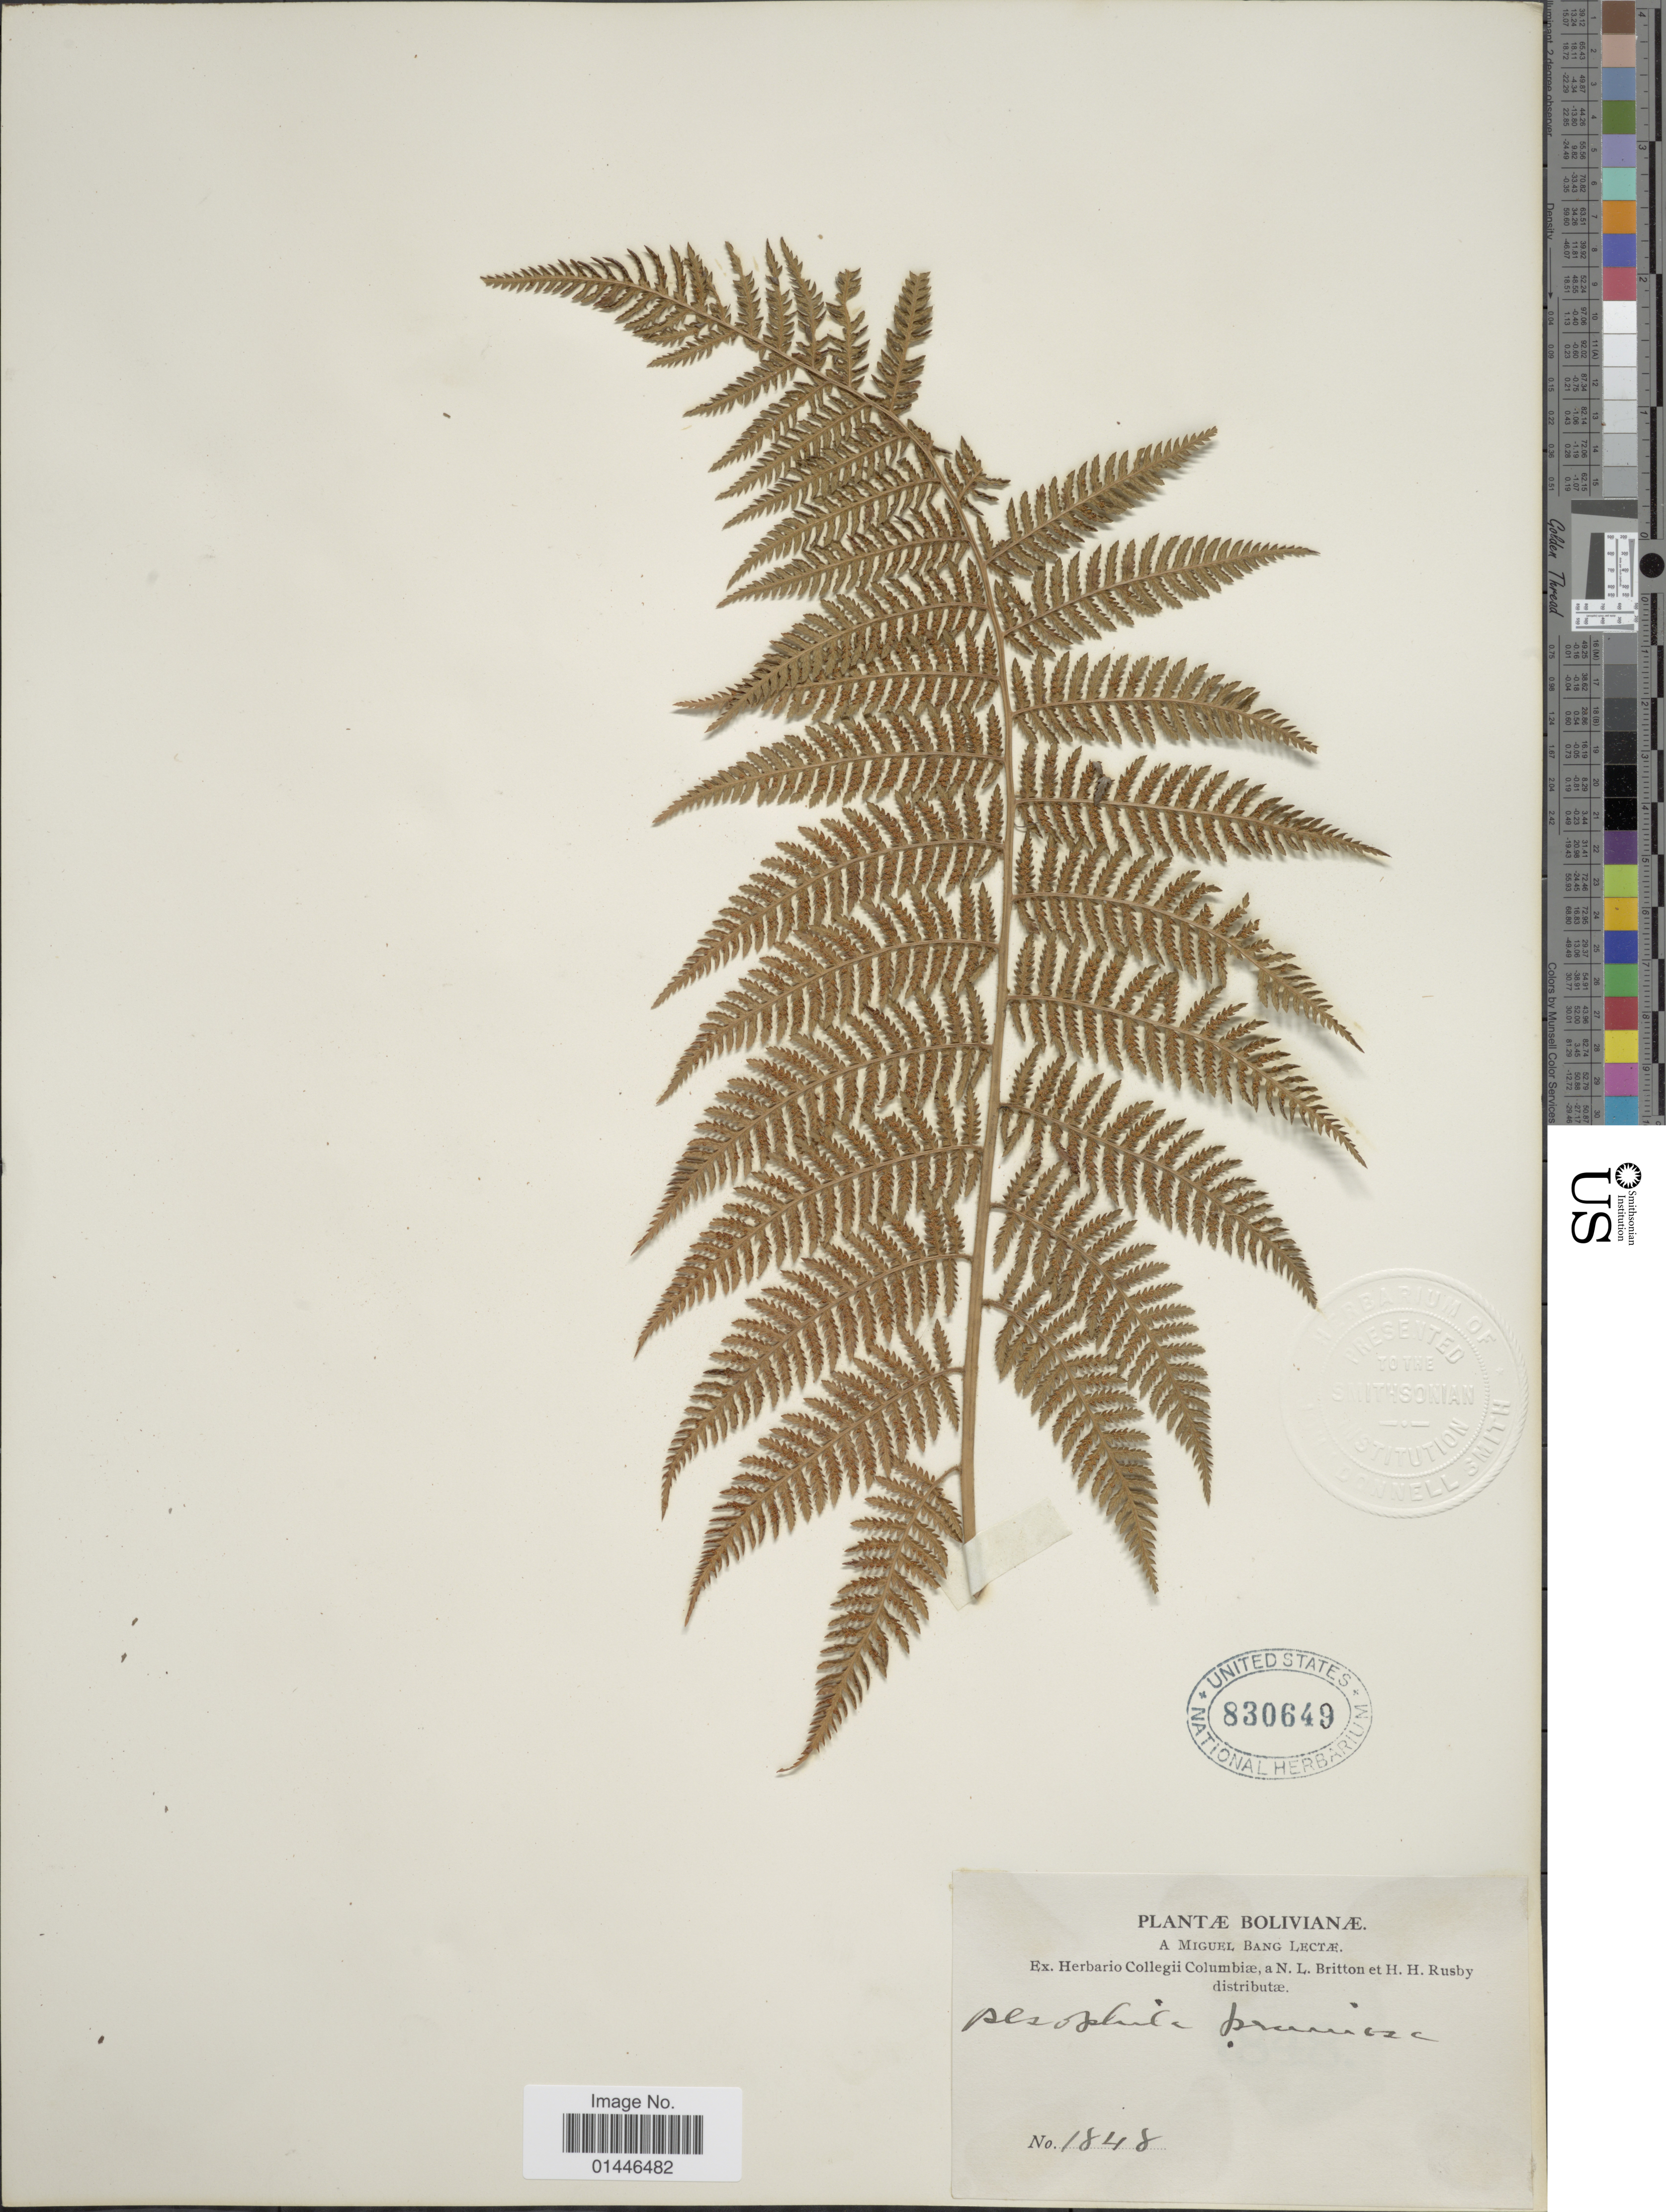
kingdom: Plantae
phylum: Tracheophyta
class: Polypodiopsida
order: Cyatheales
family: Dicksoniaceae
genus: Lophosoria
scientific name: Lophosoria quadripinnata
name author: (J.F. Gmel.) C. Chr.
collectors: M. Bang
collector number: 1848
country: Bolivia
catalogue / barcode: US 830649